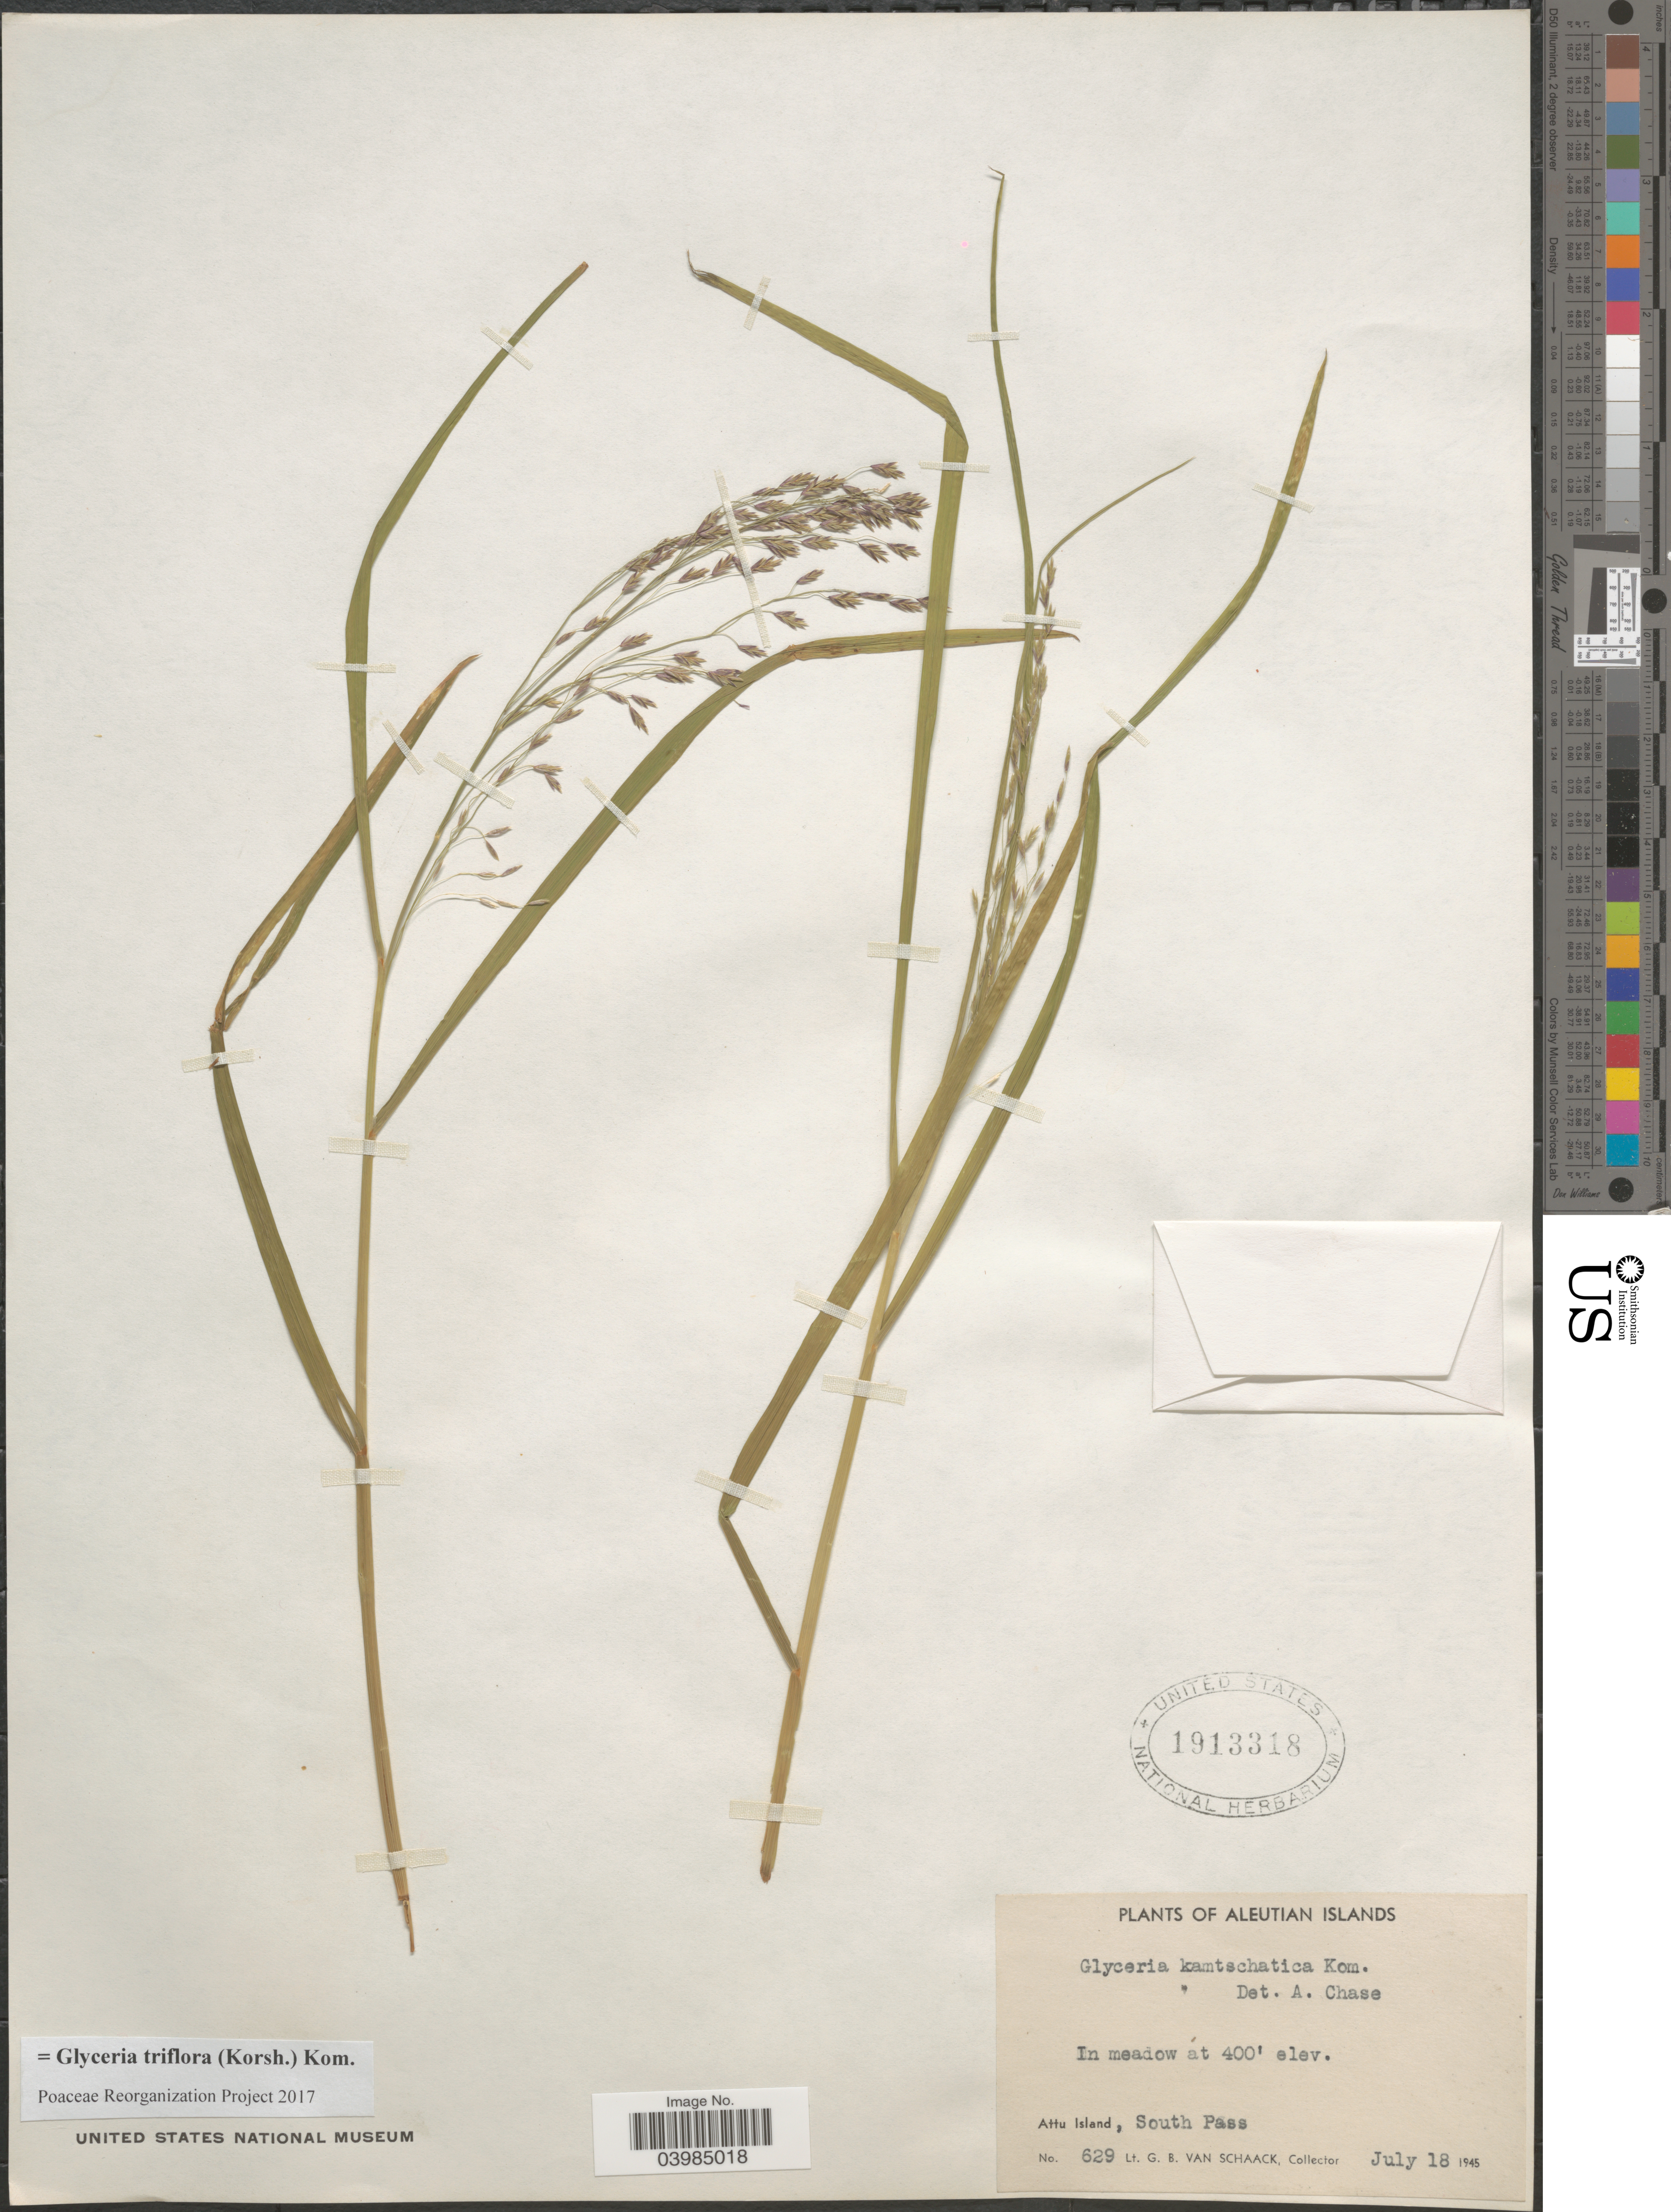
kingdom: Plantae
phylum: Tracheophyta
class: Liliopsida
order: Poales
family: Poaceae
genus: Glyceria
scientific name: Glyceria triflora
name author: (Korsh.) Kom.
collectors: G. Van Schaack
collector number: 629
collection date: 1945-07-18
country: United States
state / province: Alaska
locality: Aleutian Islands. Attu Island: South Pass.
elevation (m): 122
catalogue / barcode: US 1913318